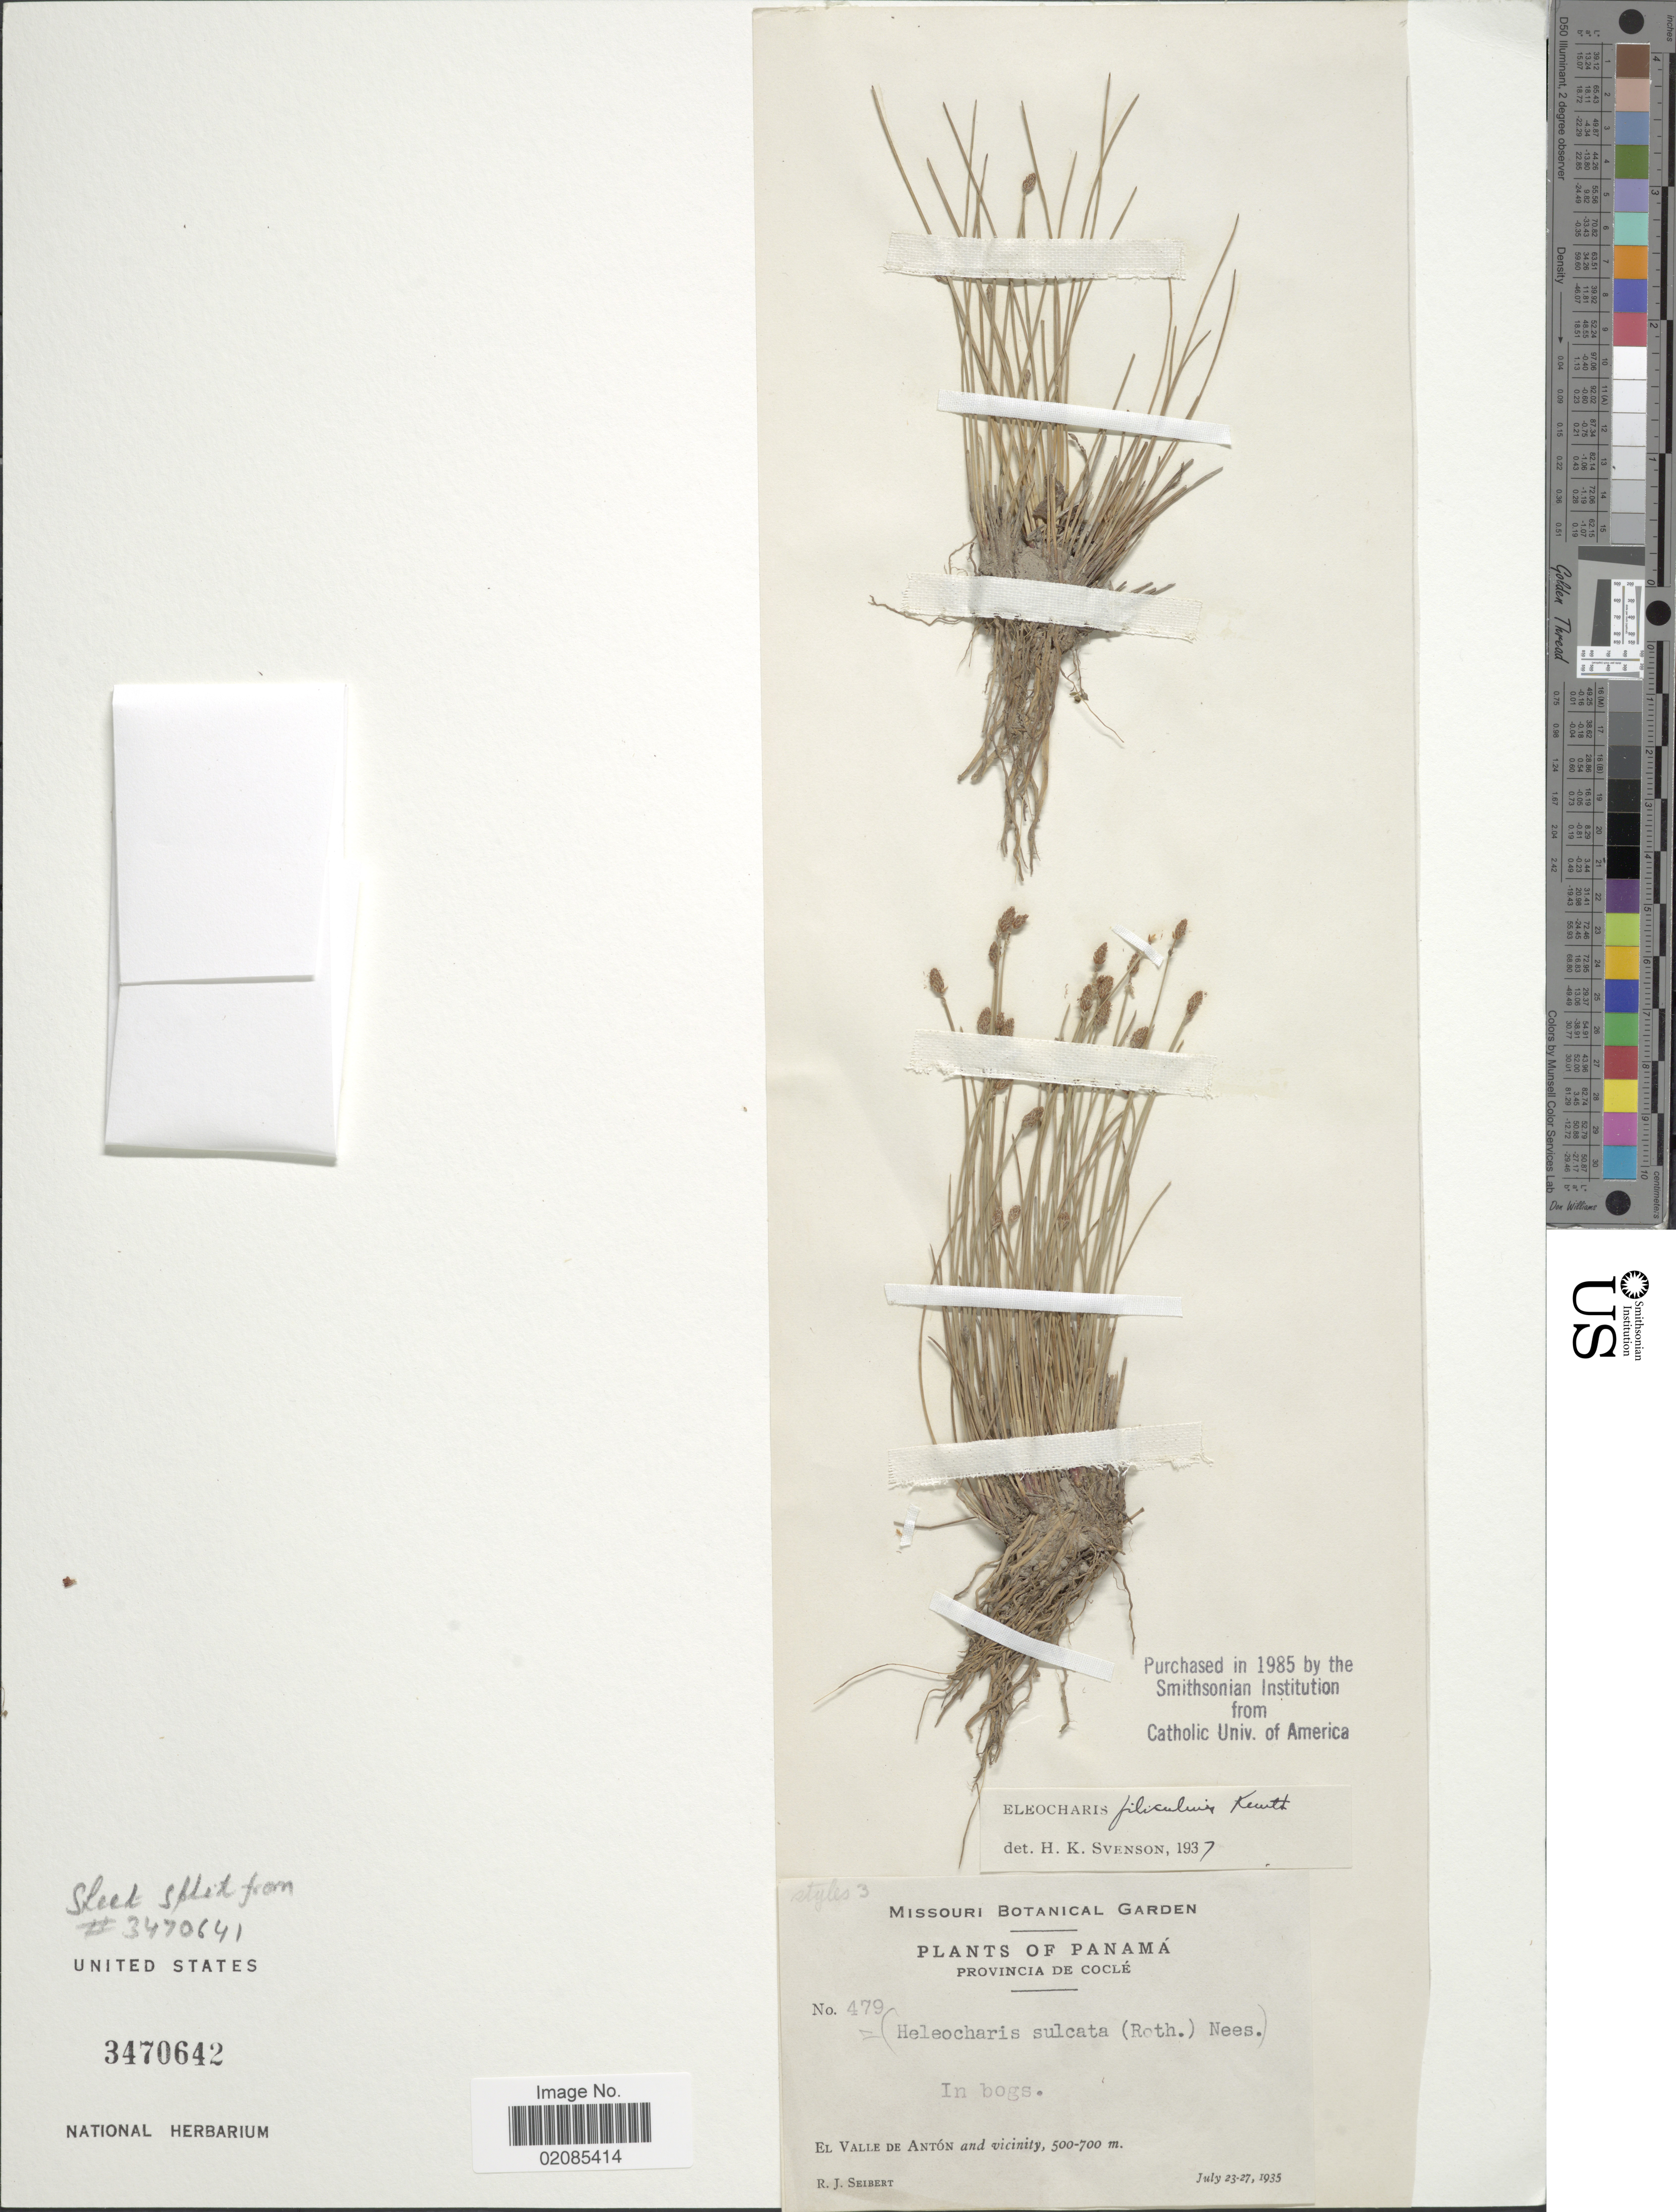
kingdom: Plantae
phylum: Tracheophyta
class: Liliopsida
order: Poales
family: Cyperaceae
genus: Eleocharis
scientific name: Eleocharis filiculmis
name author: Kunth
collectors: R. J. Seibert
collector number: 479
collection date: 1935-07-23/1935-07-27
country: Panama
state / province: Coclé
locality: De Cocle, in bogs, El Valle de Anton and vicinity.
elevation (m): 500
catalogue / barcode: US 3470642